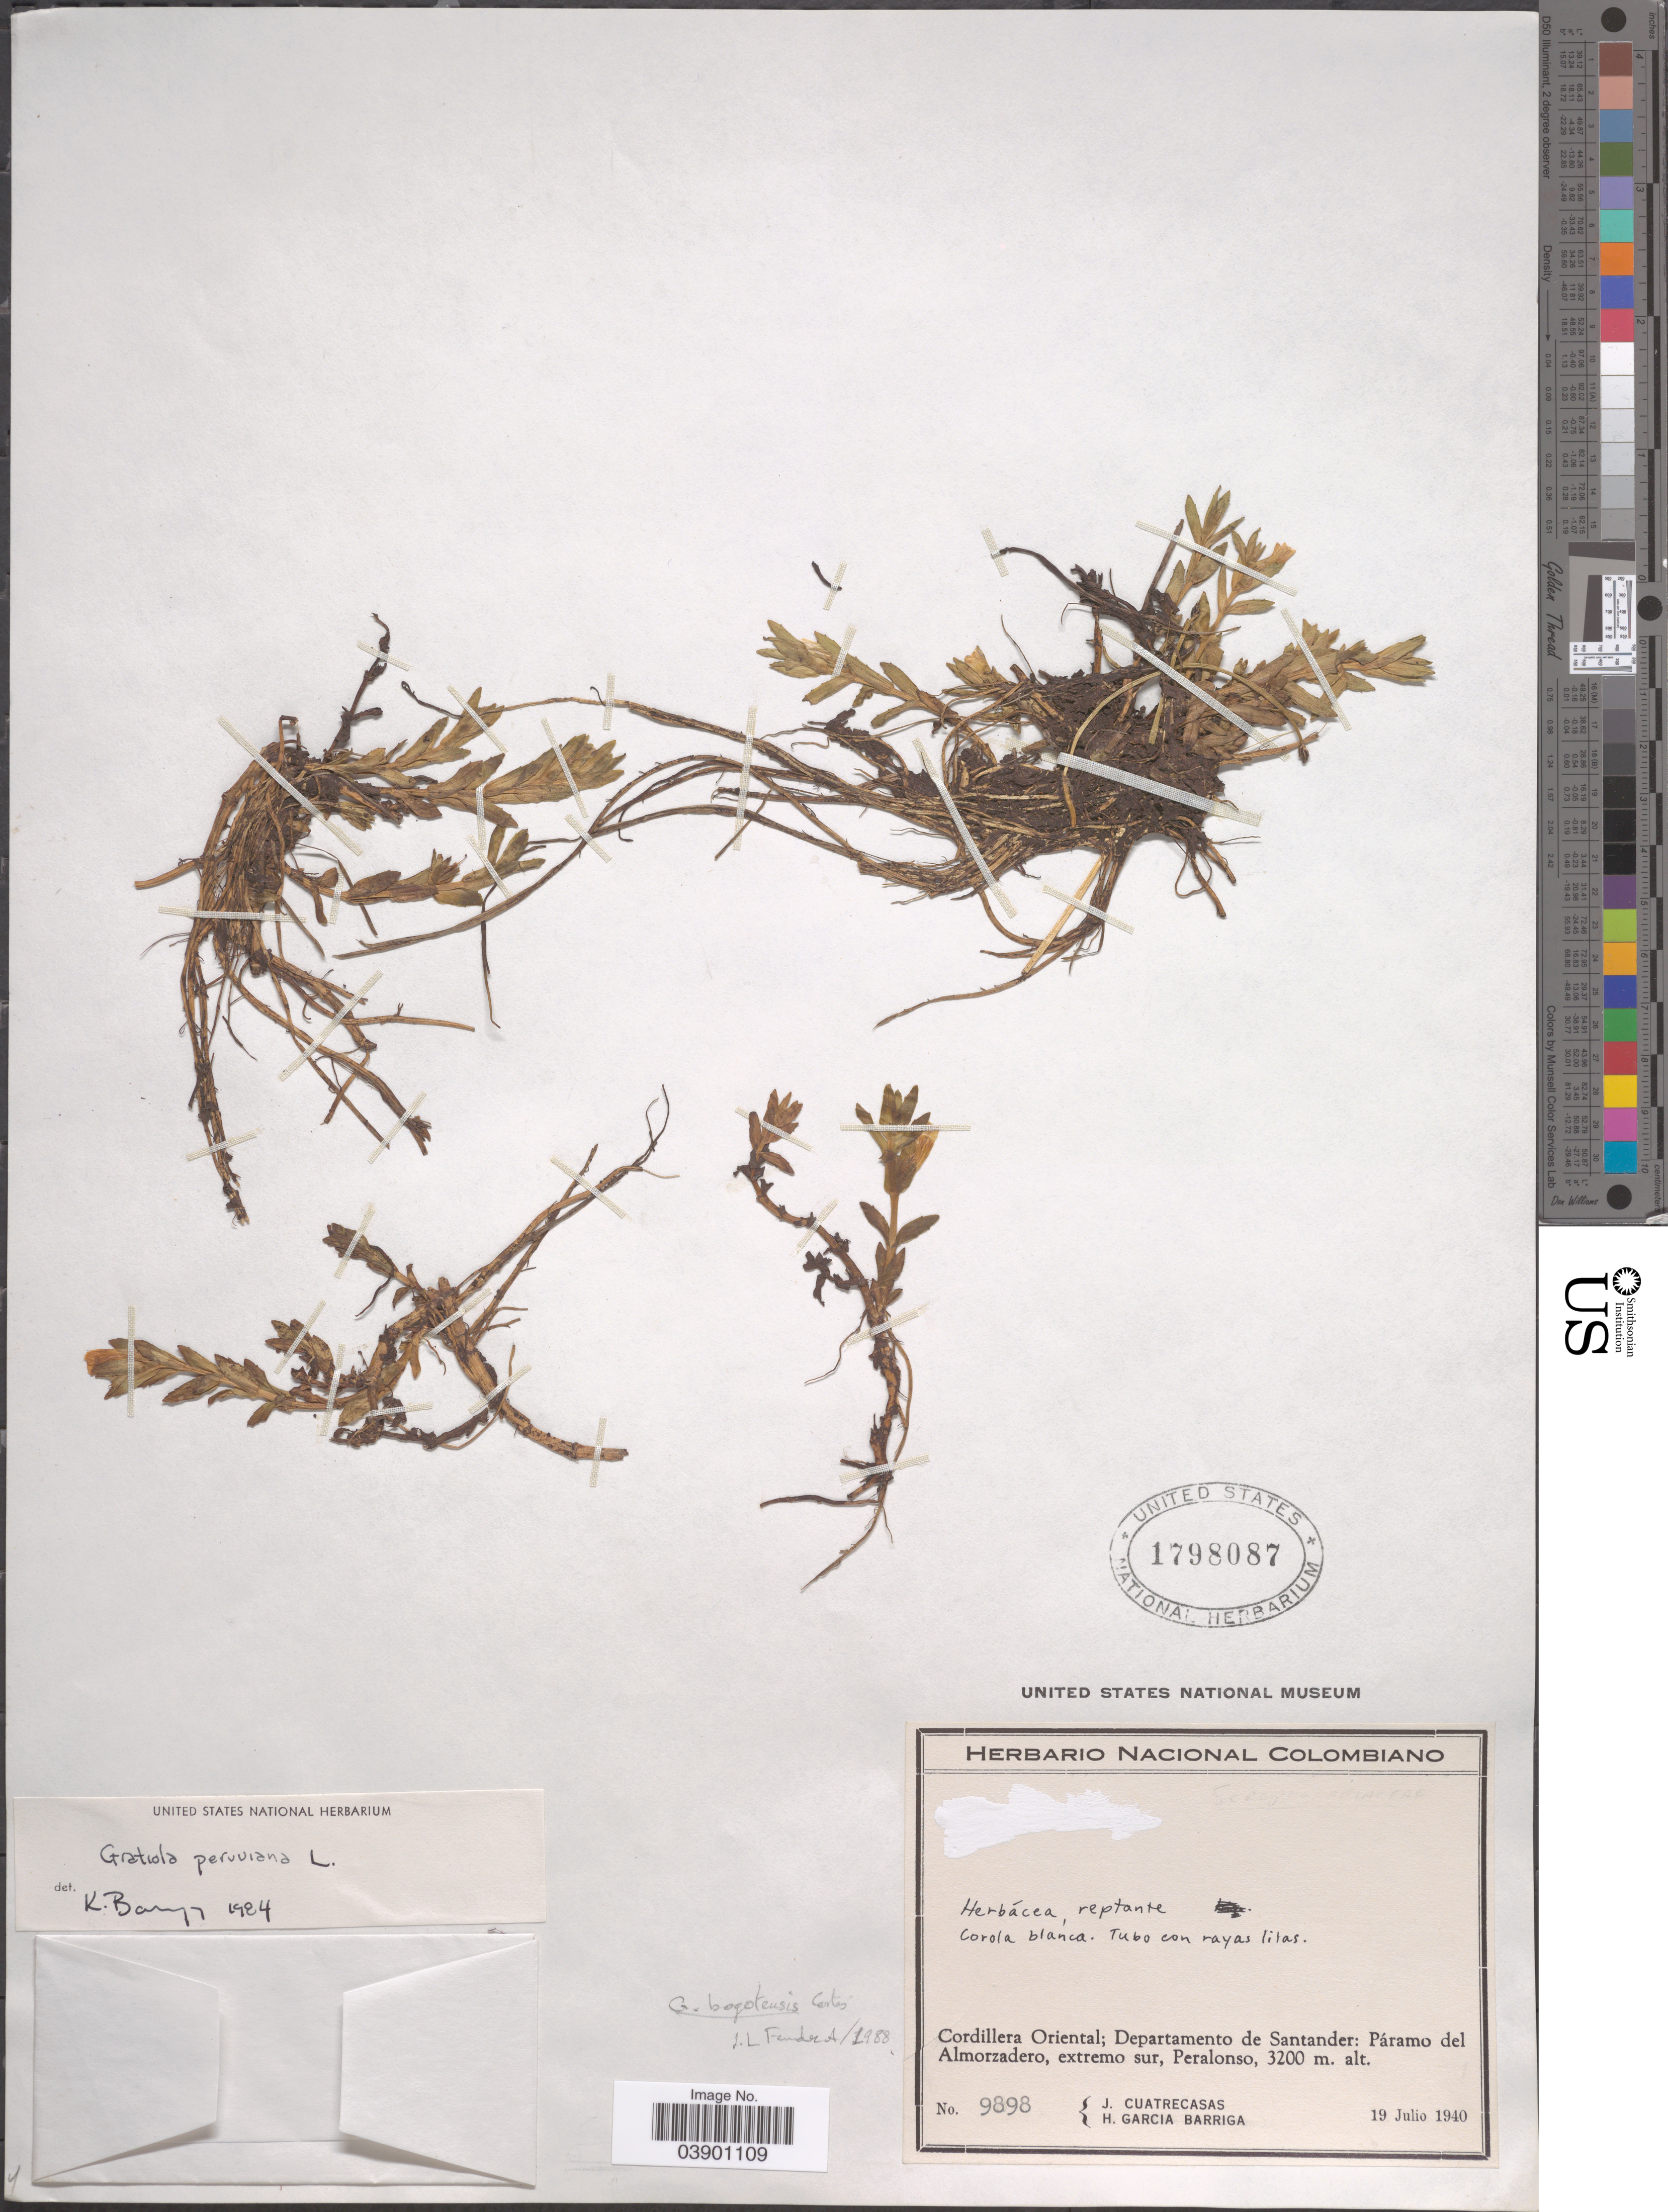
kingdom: Plantae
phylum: Tracheophyta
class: Magnoliopsida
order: Lamiales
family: Plantaginaceae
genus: Gratiola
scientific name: Gratiola bogotensis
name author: Cortés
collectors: J. Cuatrecasas & H. García Barriga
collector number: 9898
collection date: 1940-07-19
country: Colombia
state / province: Santander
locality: Cordillera Oriental; Departamento de Santander: Páramo del Almorzadero.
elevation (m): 3200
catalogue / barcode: US 1798087